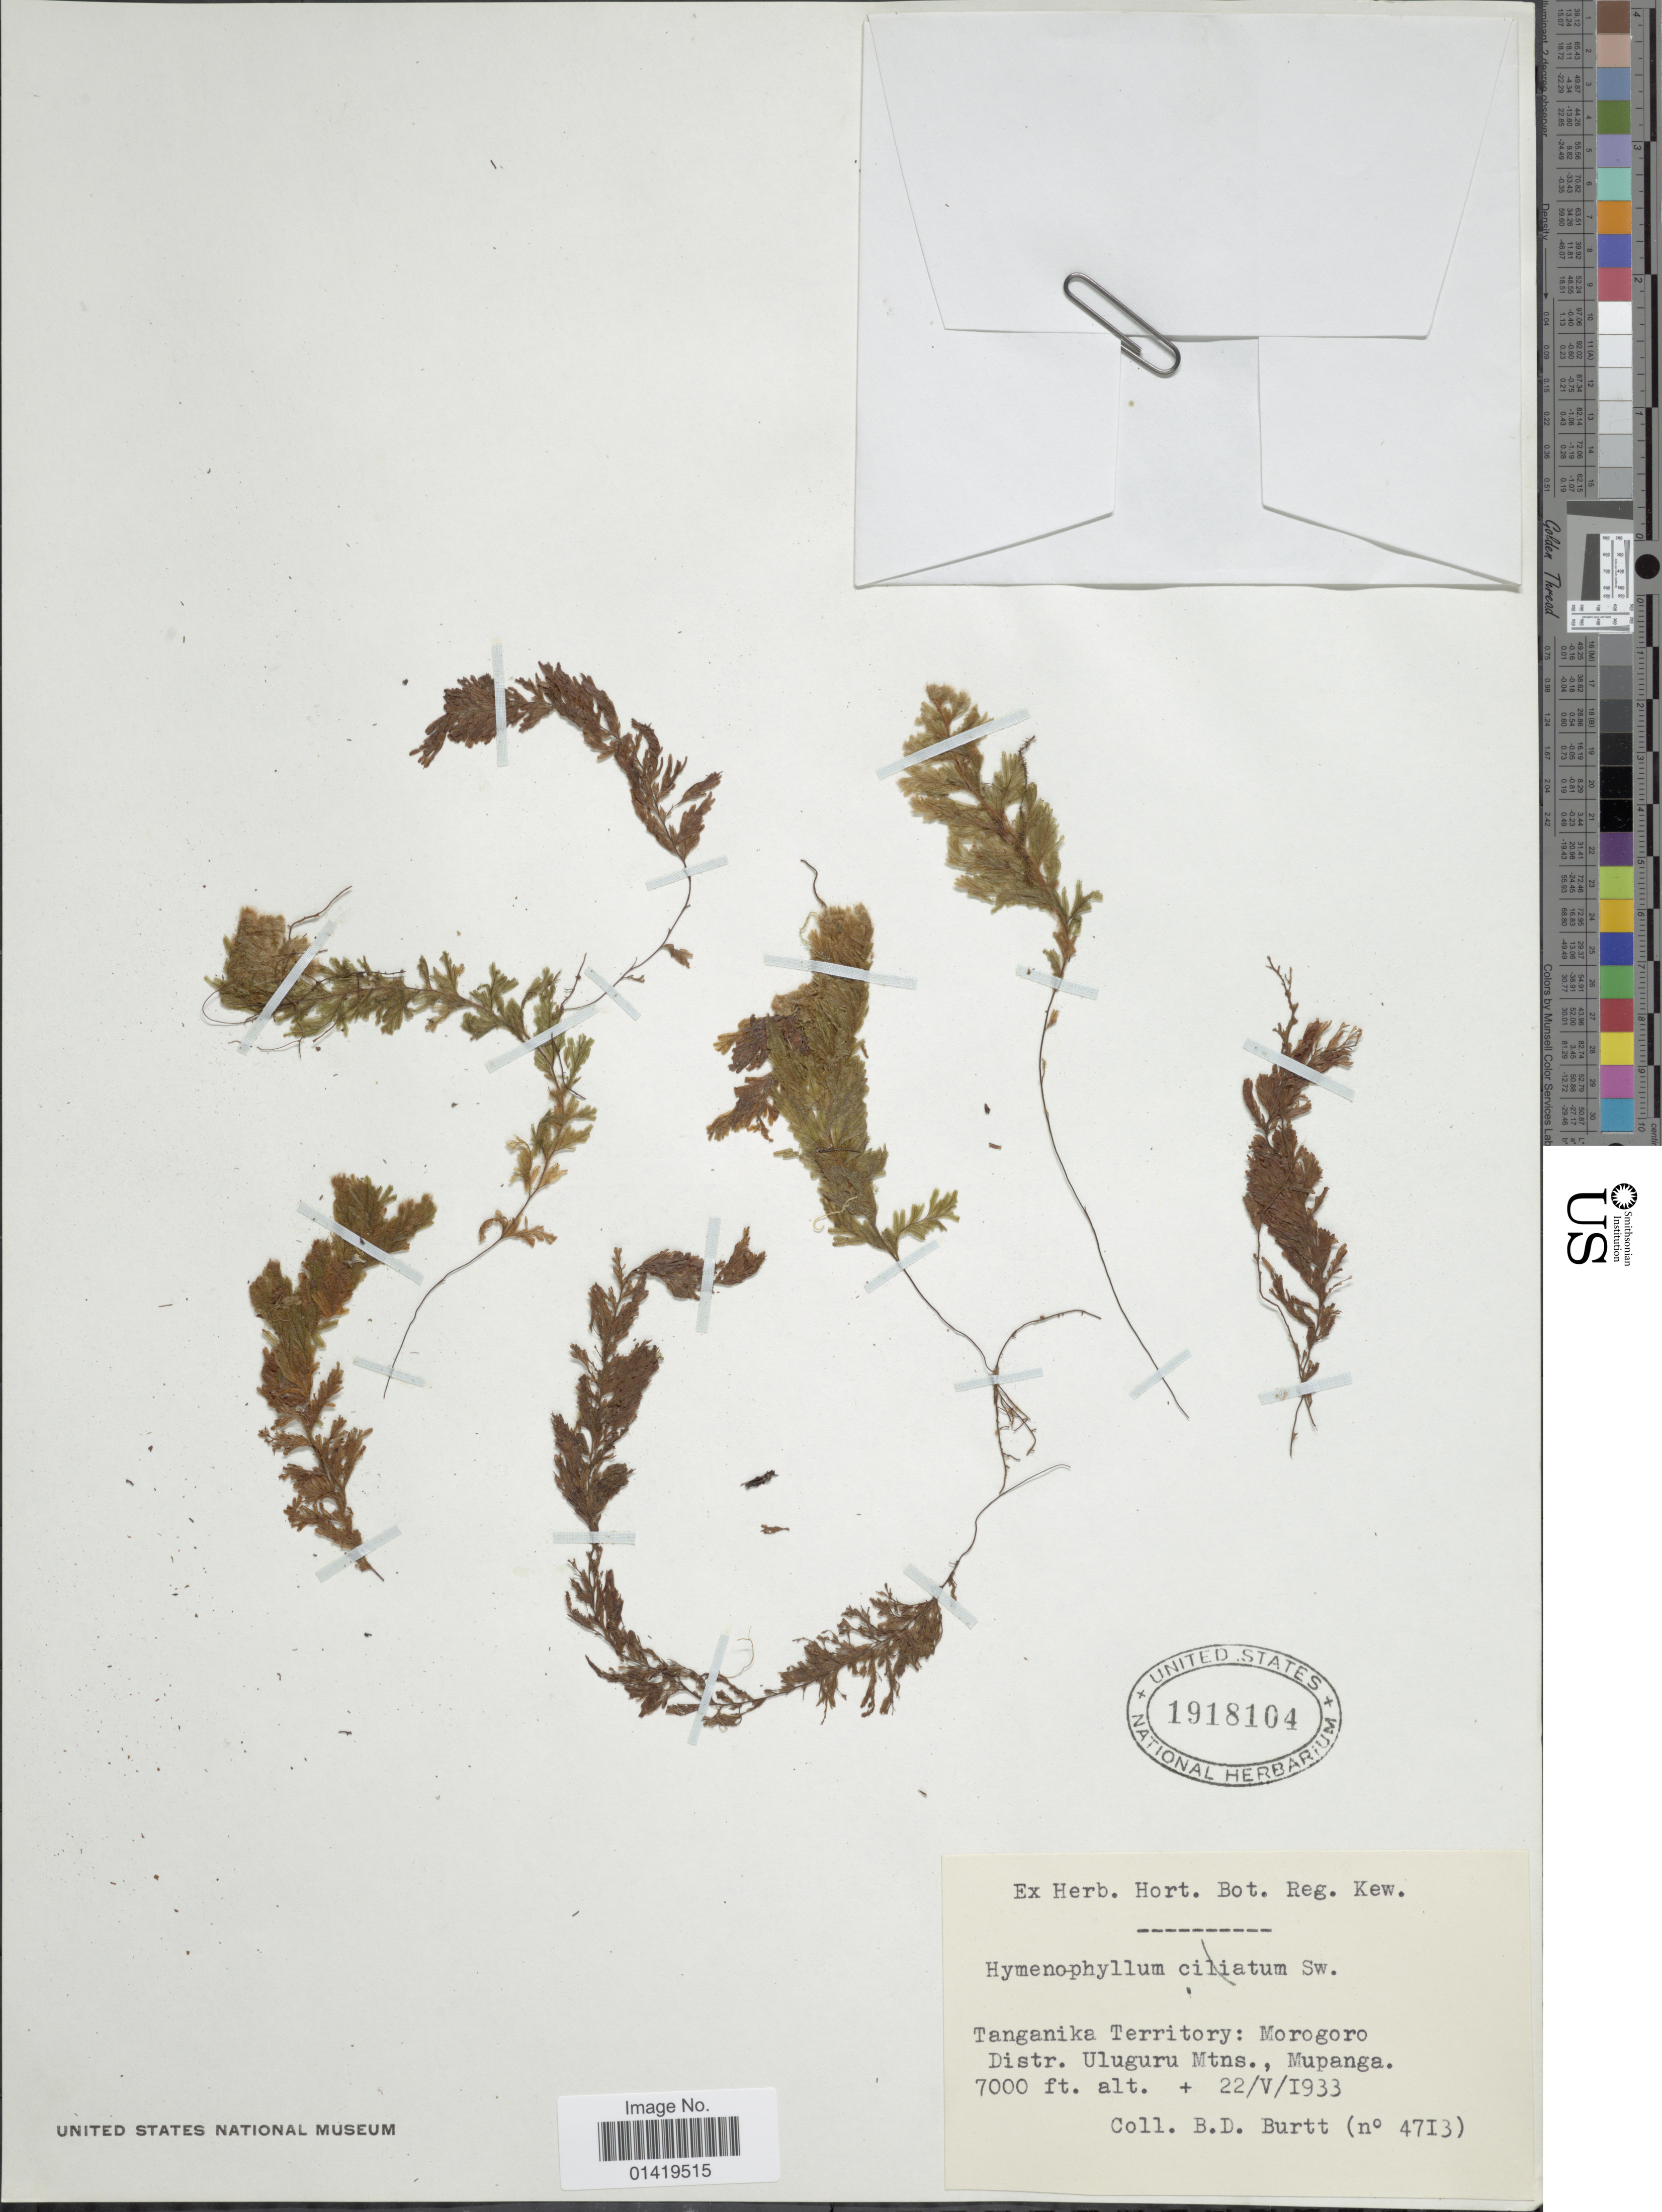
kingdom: Plantae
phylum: Tracheophyta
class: Polypodiopsida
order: Hymenophyllales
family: Hymenophyllaceae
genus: Hymenophyllum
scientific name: Hymenophyllum sp.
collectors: B. D. Burtt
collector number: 4713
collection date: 1933-05-22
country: Tanzania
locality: Tanganika territory Morogoro distr. Uluguru Mtns Mupanga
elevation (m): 2134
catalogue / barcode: US 1918104